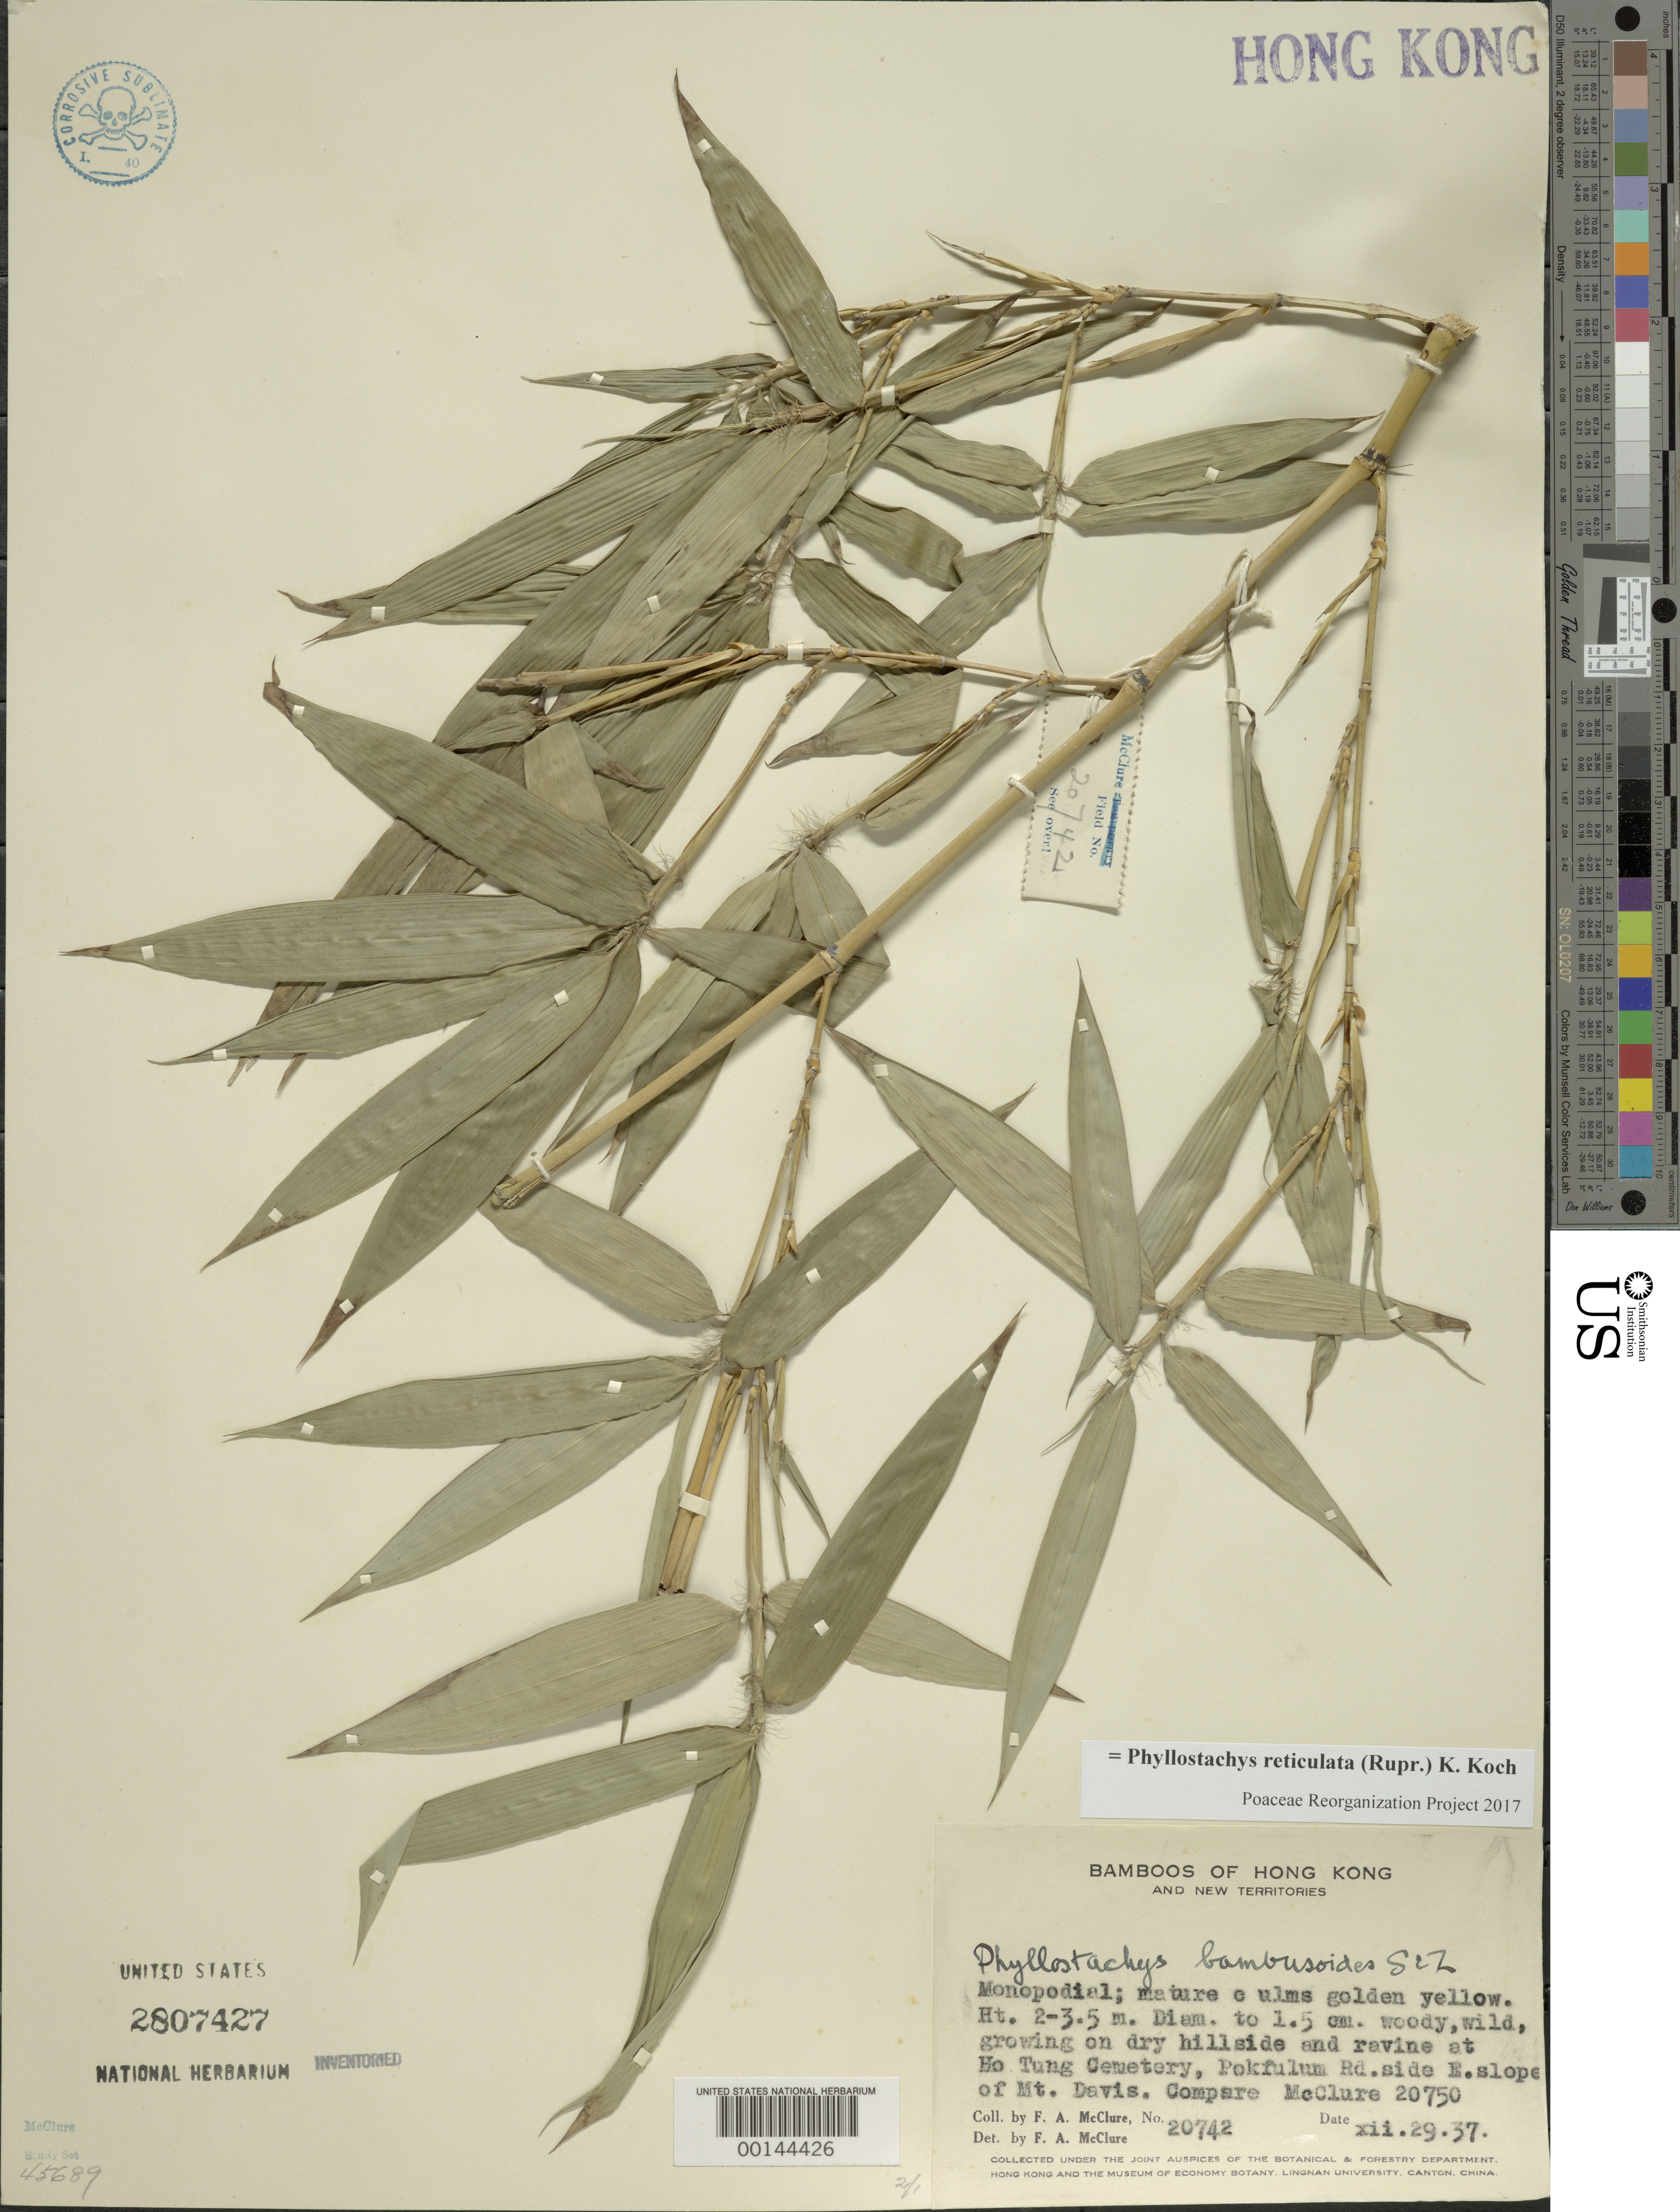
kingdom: Plantae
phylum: Tracheophyta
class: Liliopsida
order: Poales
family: Poaceae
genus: Phyllostachys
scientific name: Phyllostachys reticulata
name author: (Rupr.) K. Koch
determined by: Poaceae Reorganization Project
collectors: F. A. McClure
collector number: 20742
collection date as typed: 29 Dec 1937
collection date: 1937-12-29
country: China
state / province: Hong Kong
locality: Mt. davis, ho tung cemetery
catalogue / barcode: US 2807427